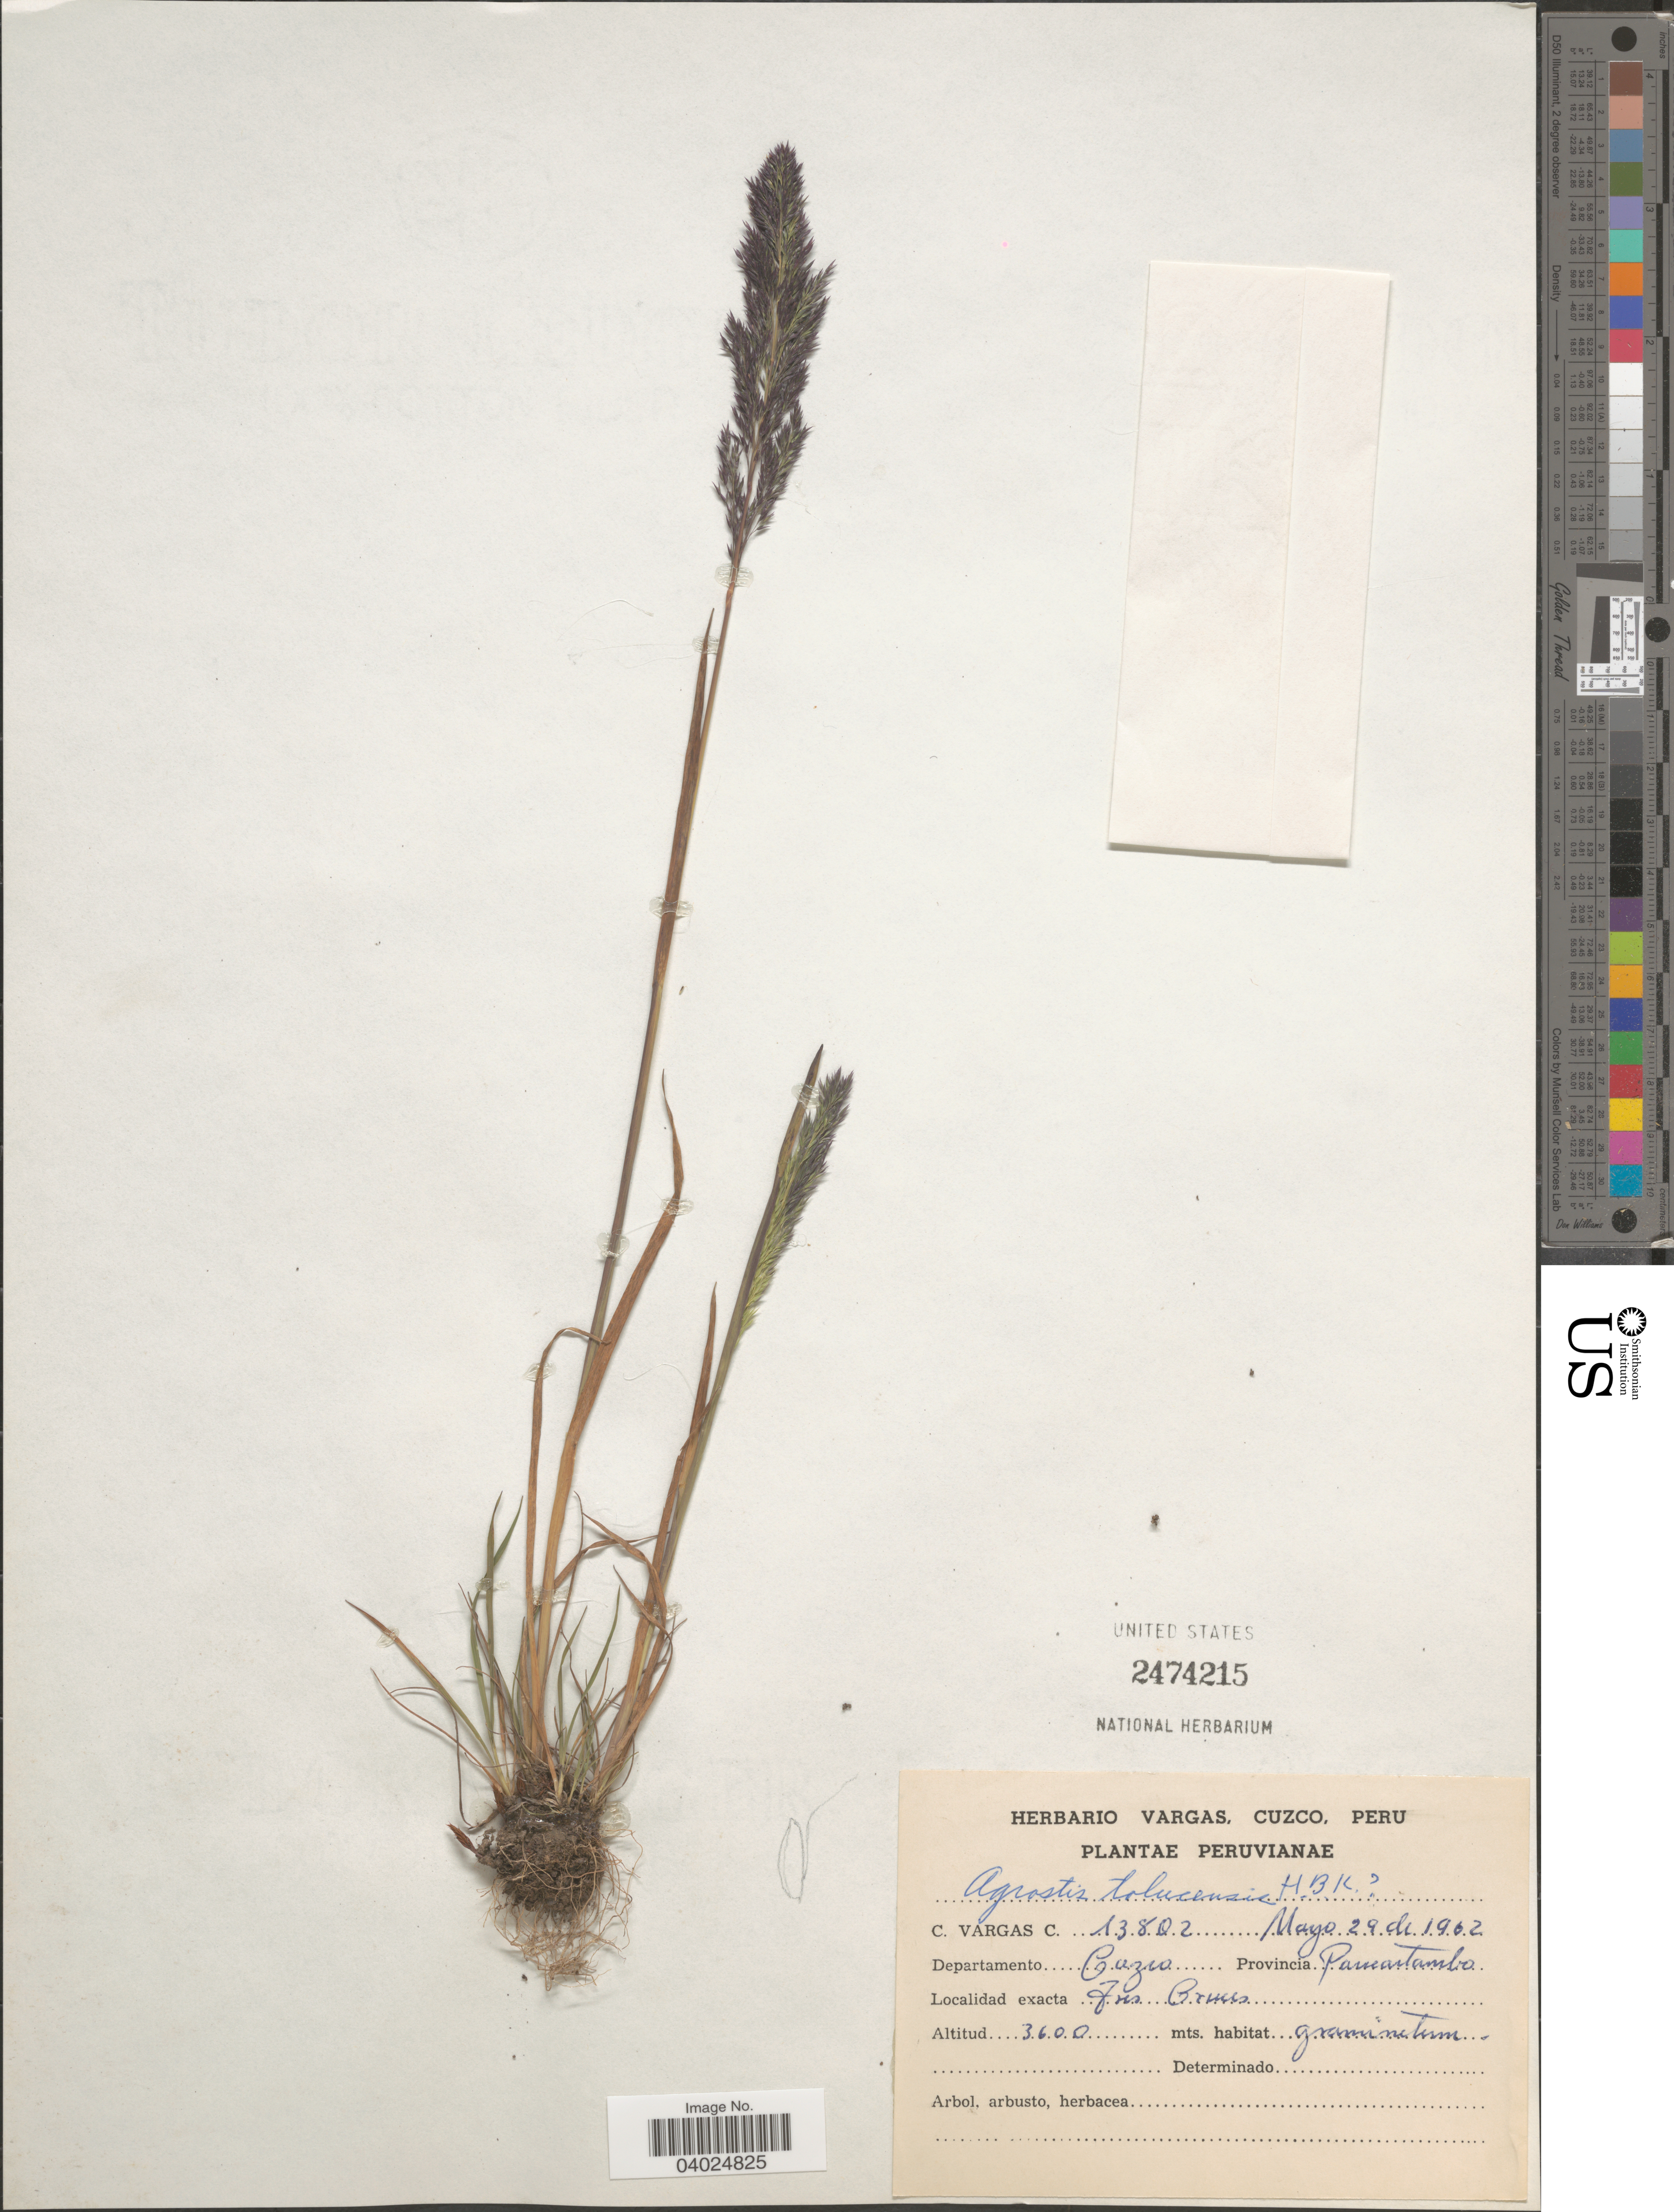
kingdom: Plantae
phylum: Tracheophyta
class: Liliopsida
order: Poales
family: Poaceae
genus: Agrostis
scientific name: Agrostis tolucensis Kunth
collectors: C. Vargas Calderón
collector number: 13802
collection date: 1962-05-29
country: Peru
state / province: Cusco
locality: Departamento Cuzco. Provincia Paucartambo. Tres Cruces.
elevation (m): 3600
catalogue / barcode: US 2474215